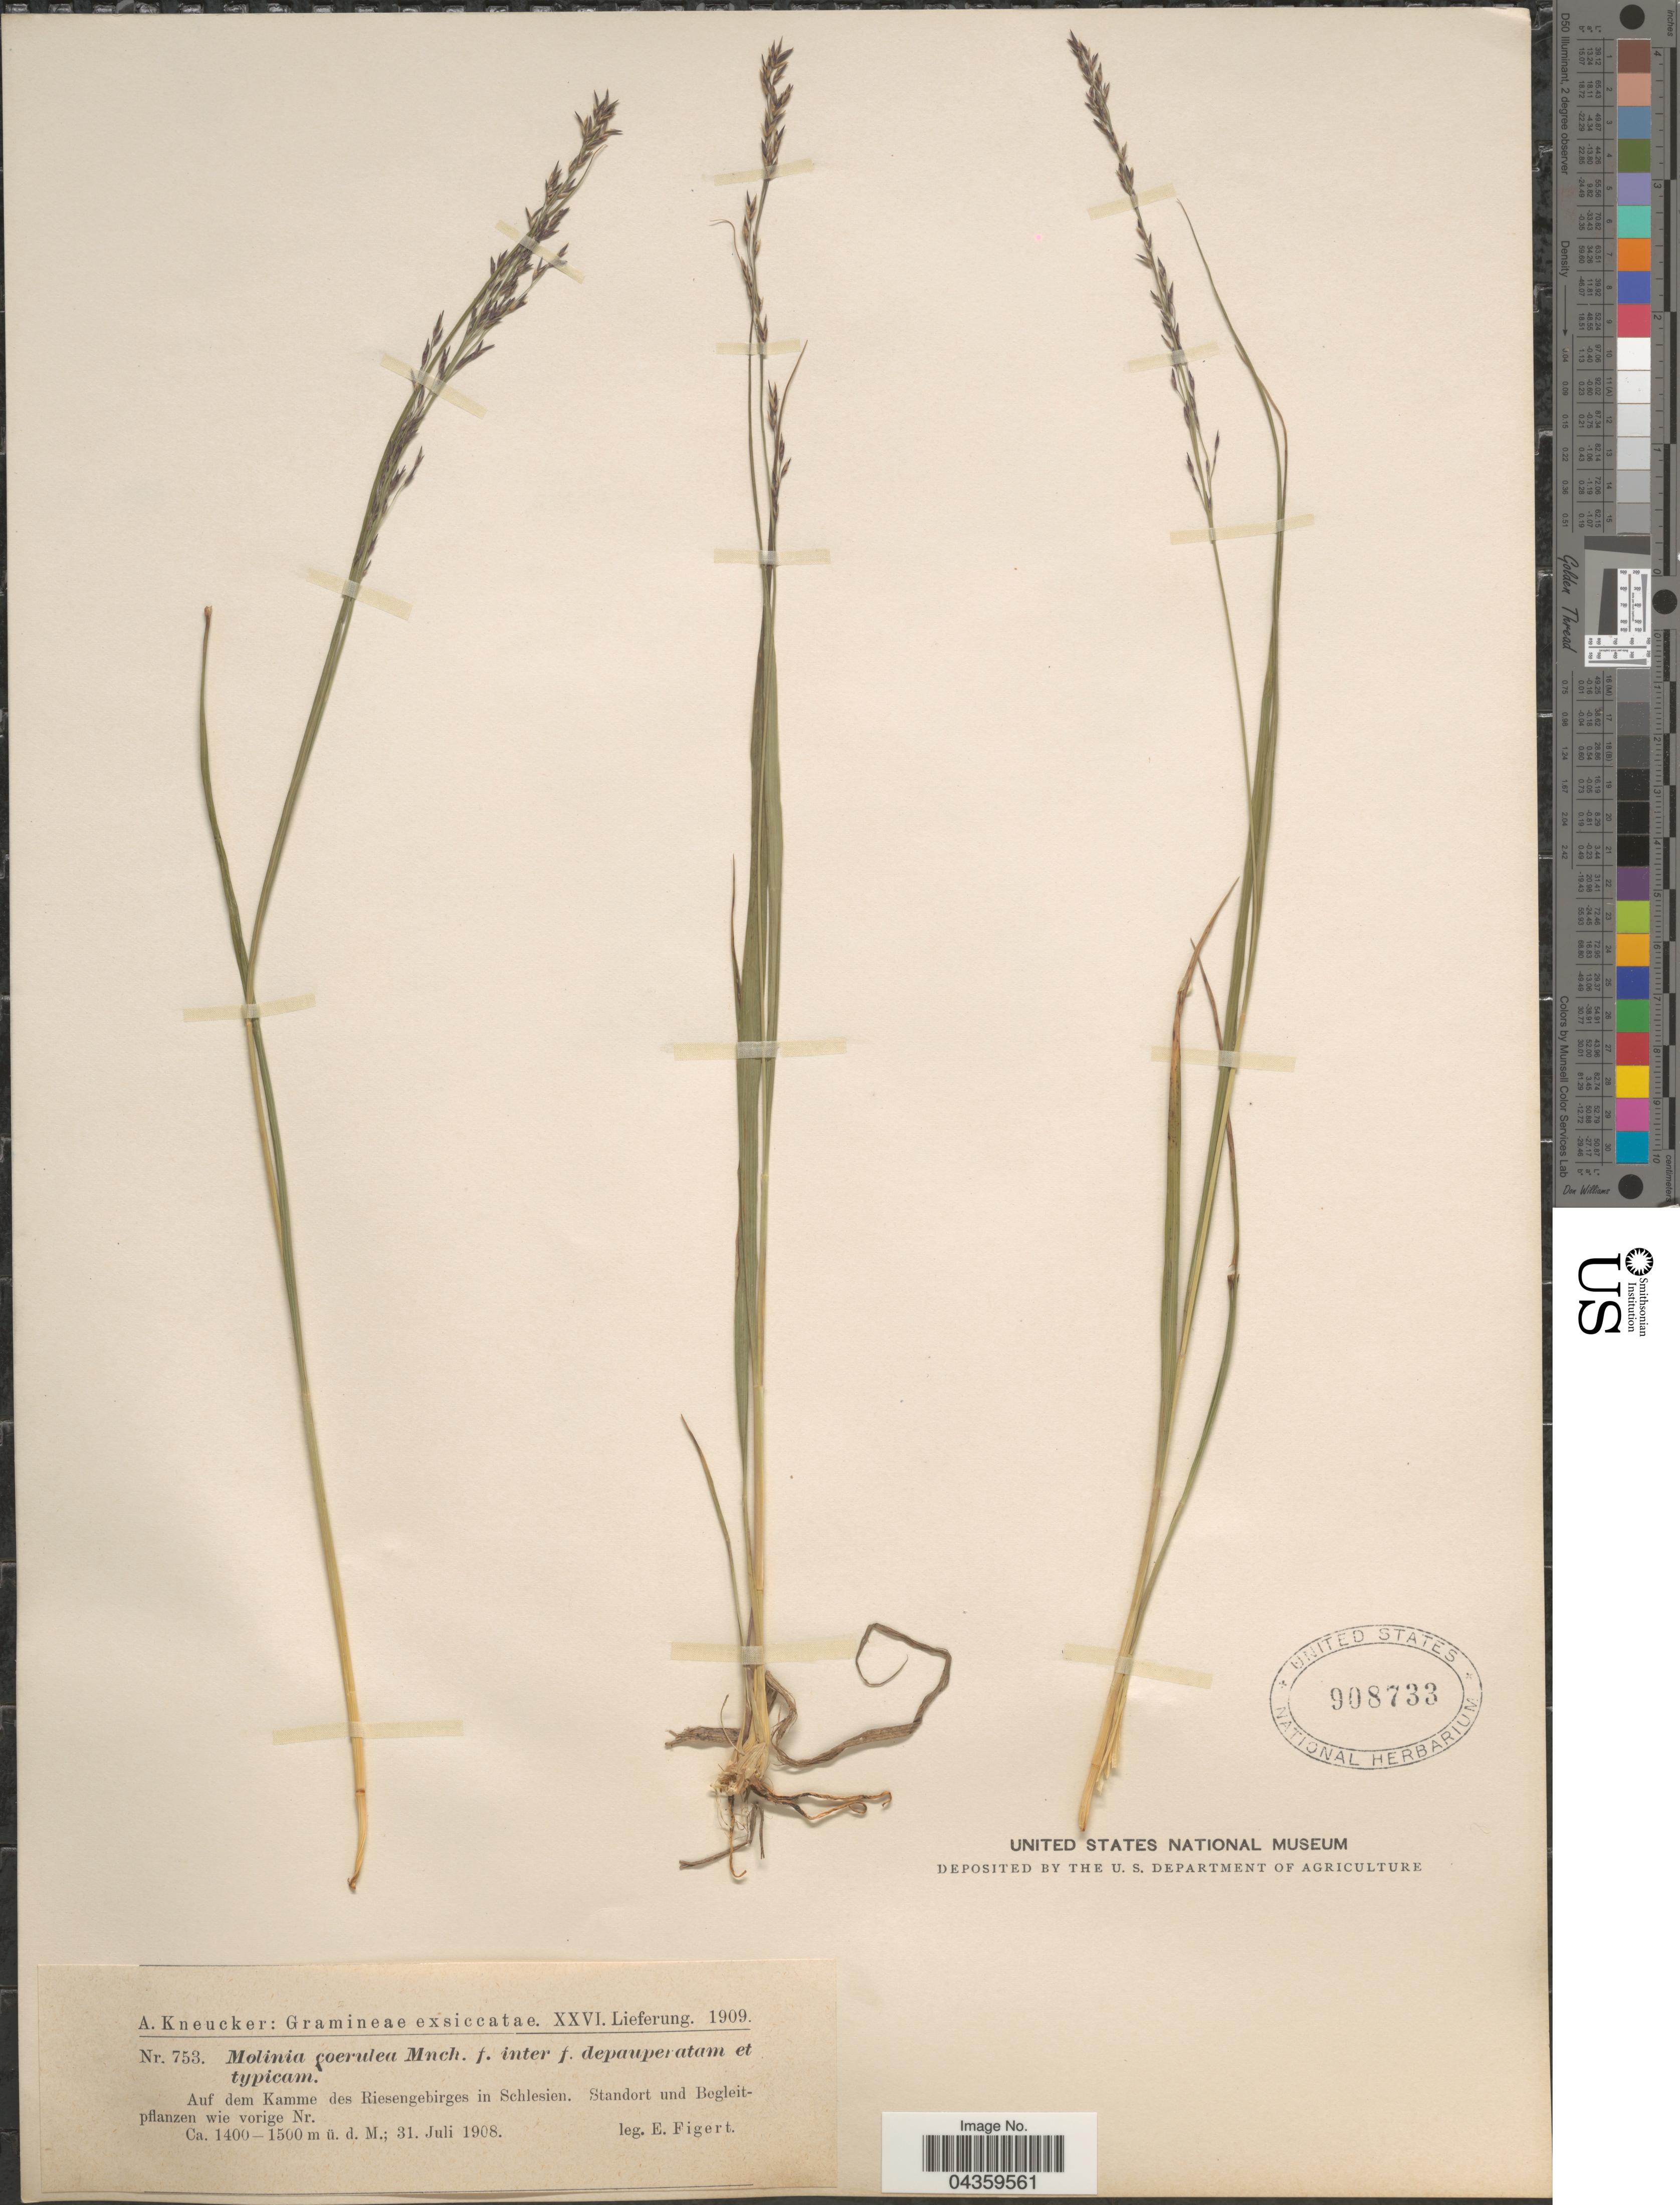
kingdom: Plantae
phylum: Tracheophyta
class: Liliopsida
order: Poales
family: Poaceae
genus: Molinia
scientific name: Molinia caerulea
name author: (L.) Moench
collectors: E. Figert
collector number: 753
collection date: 1908-07-31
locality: Auf dem Kamme des Riesengebirges in Schlesien.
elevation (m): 1400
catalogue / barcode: US 908733